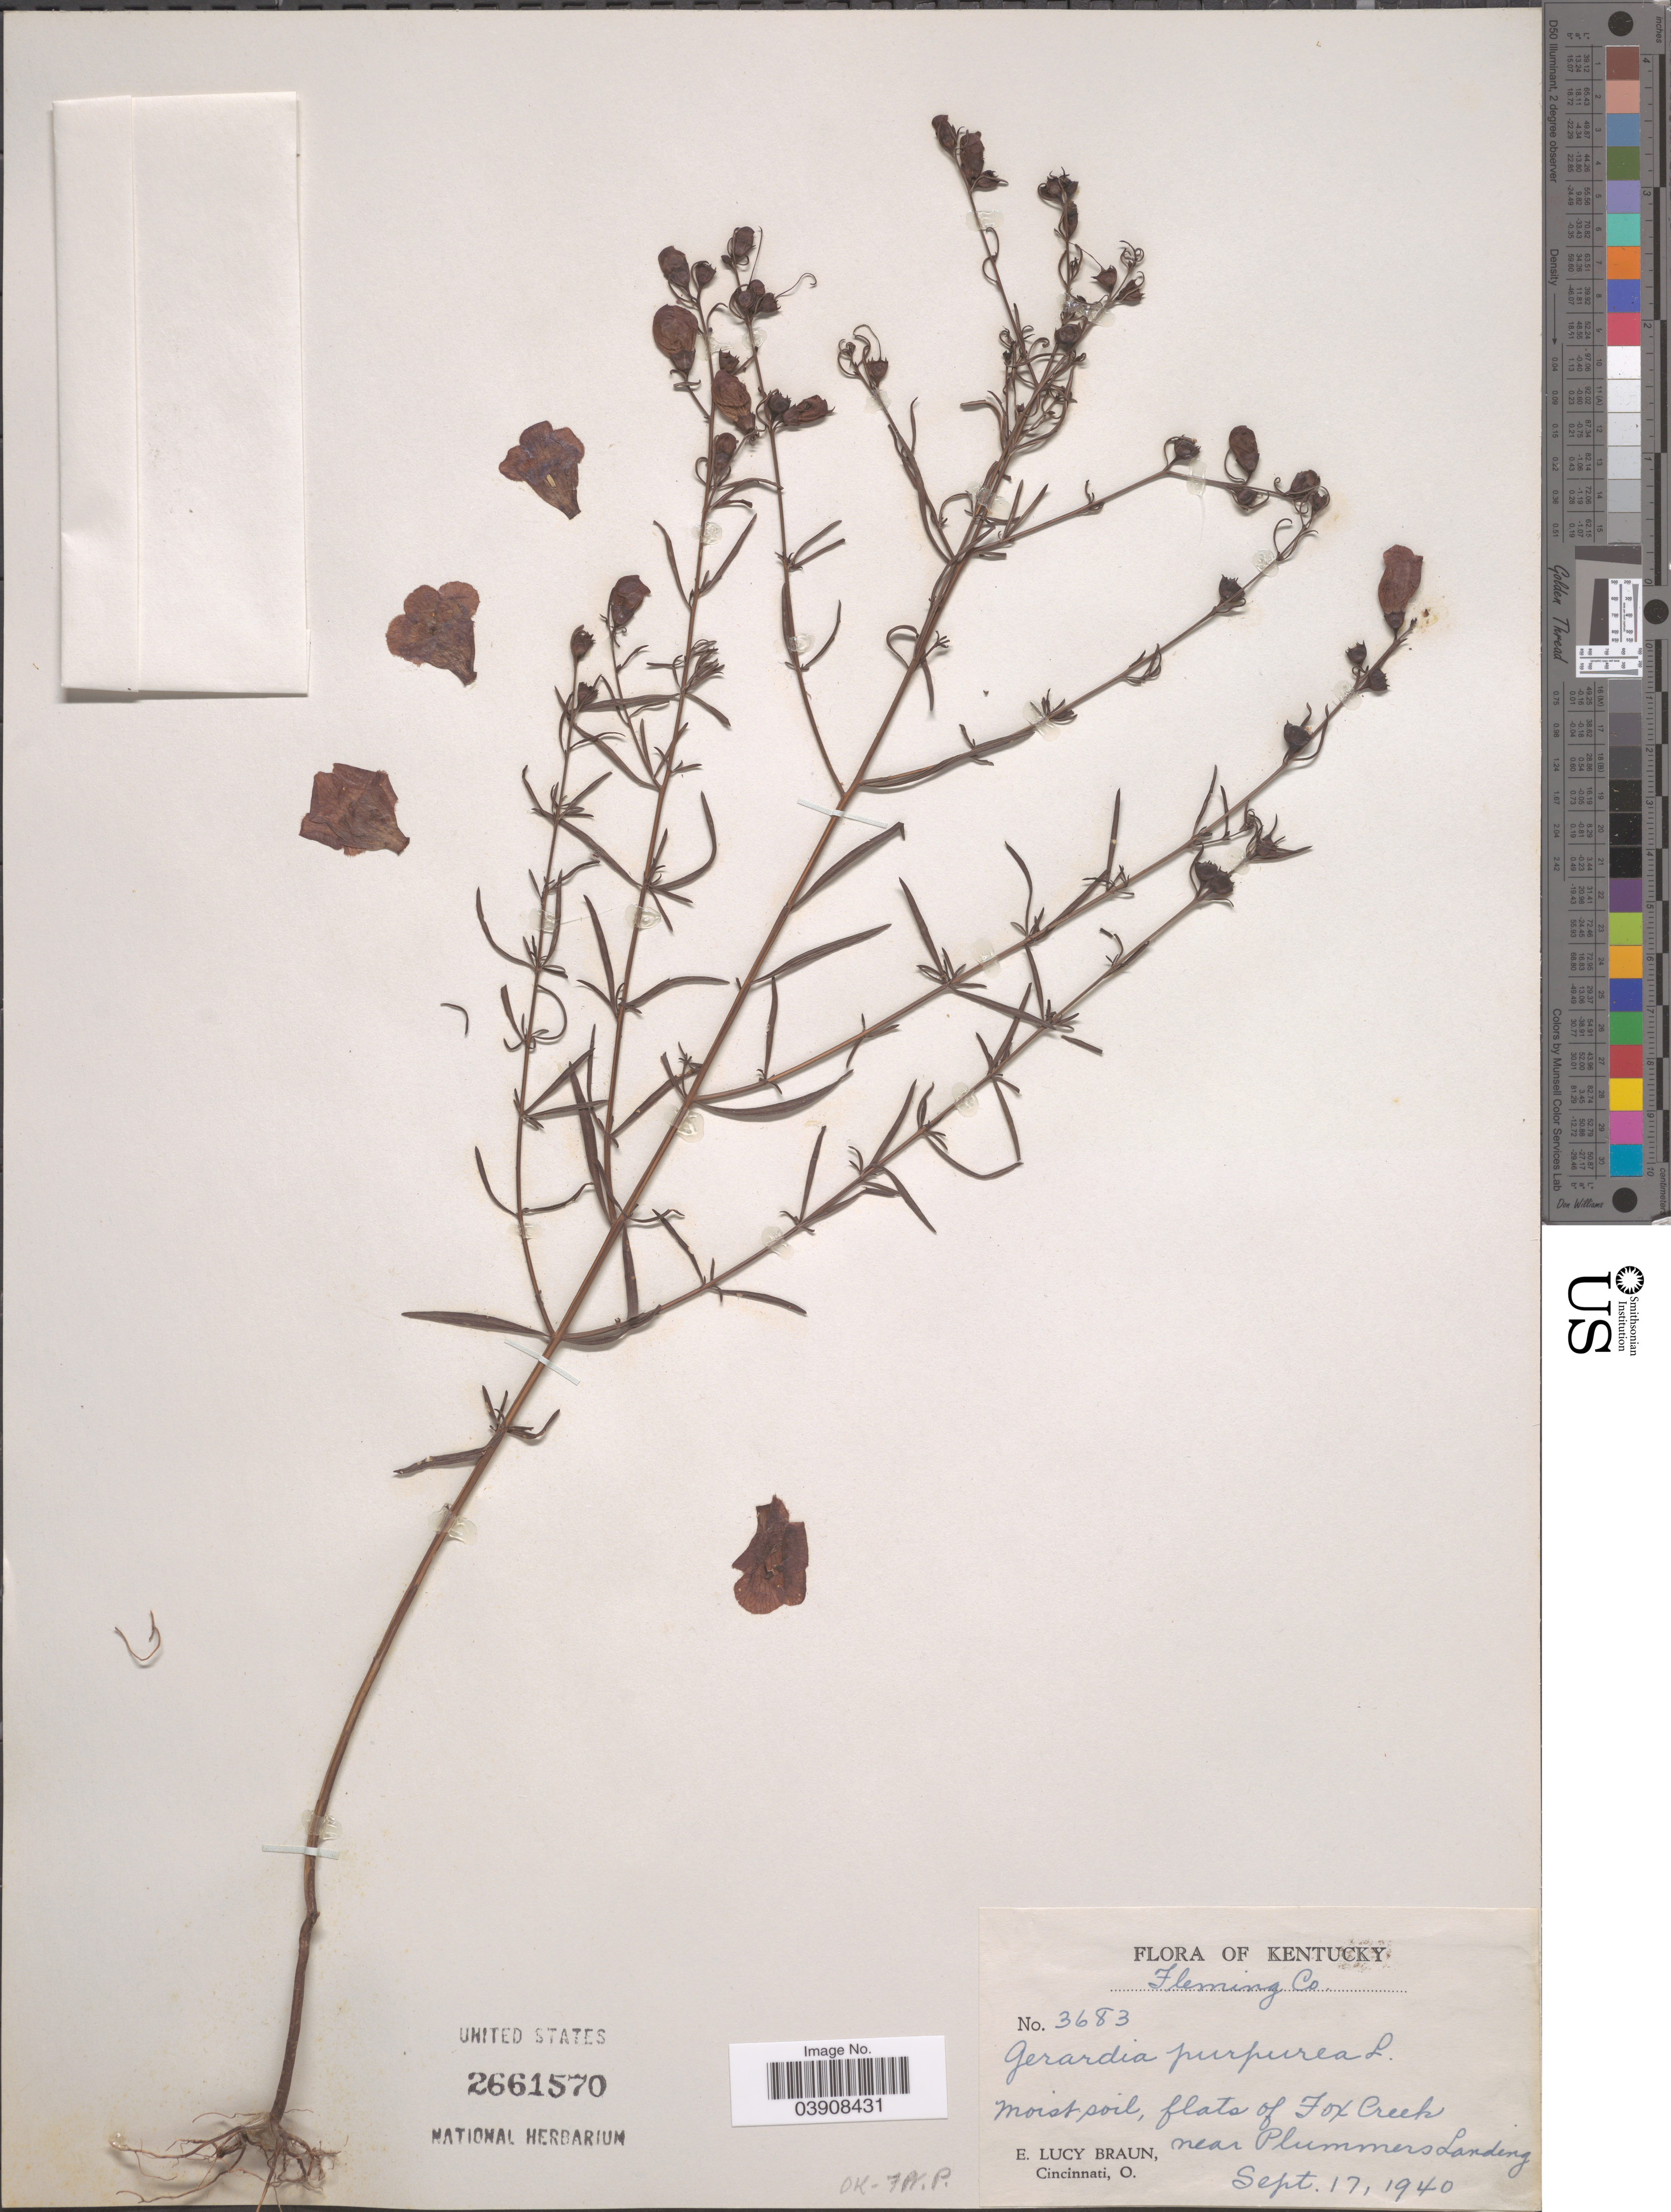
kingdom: Plantae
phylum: Tracheophyta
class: Magnoliopsida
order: Lamiales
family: Orobanchaceae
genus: Agalinis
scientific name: Agalinis purpurea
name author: (L.) Pennell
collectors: E. L. Braun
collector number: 3683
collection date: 1940-09-17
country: United States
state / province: Kentucky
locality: Fleming Co. Flats of Fox Creek near Plummers Landing.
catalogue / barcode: US 2661570